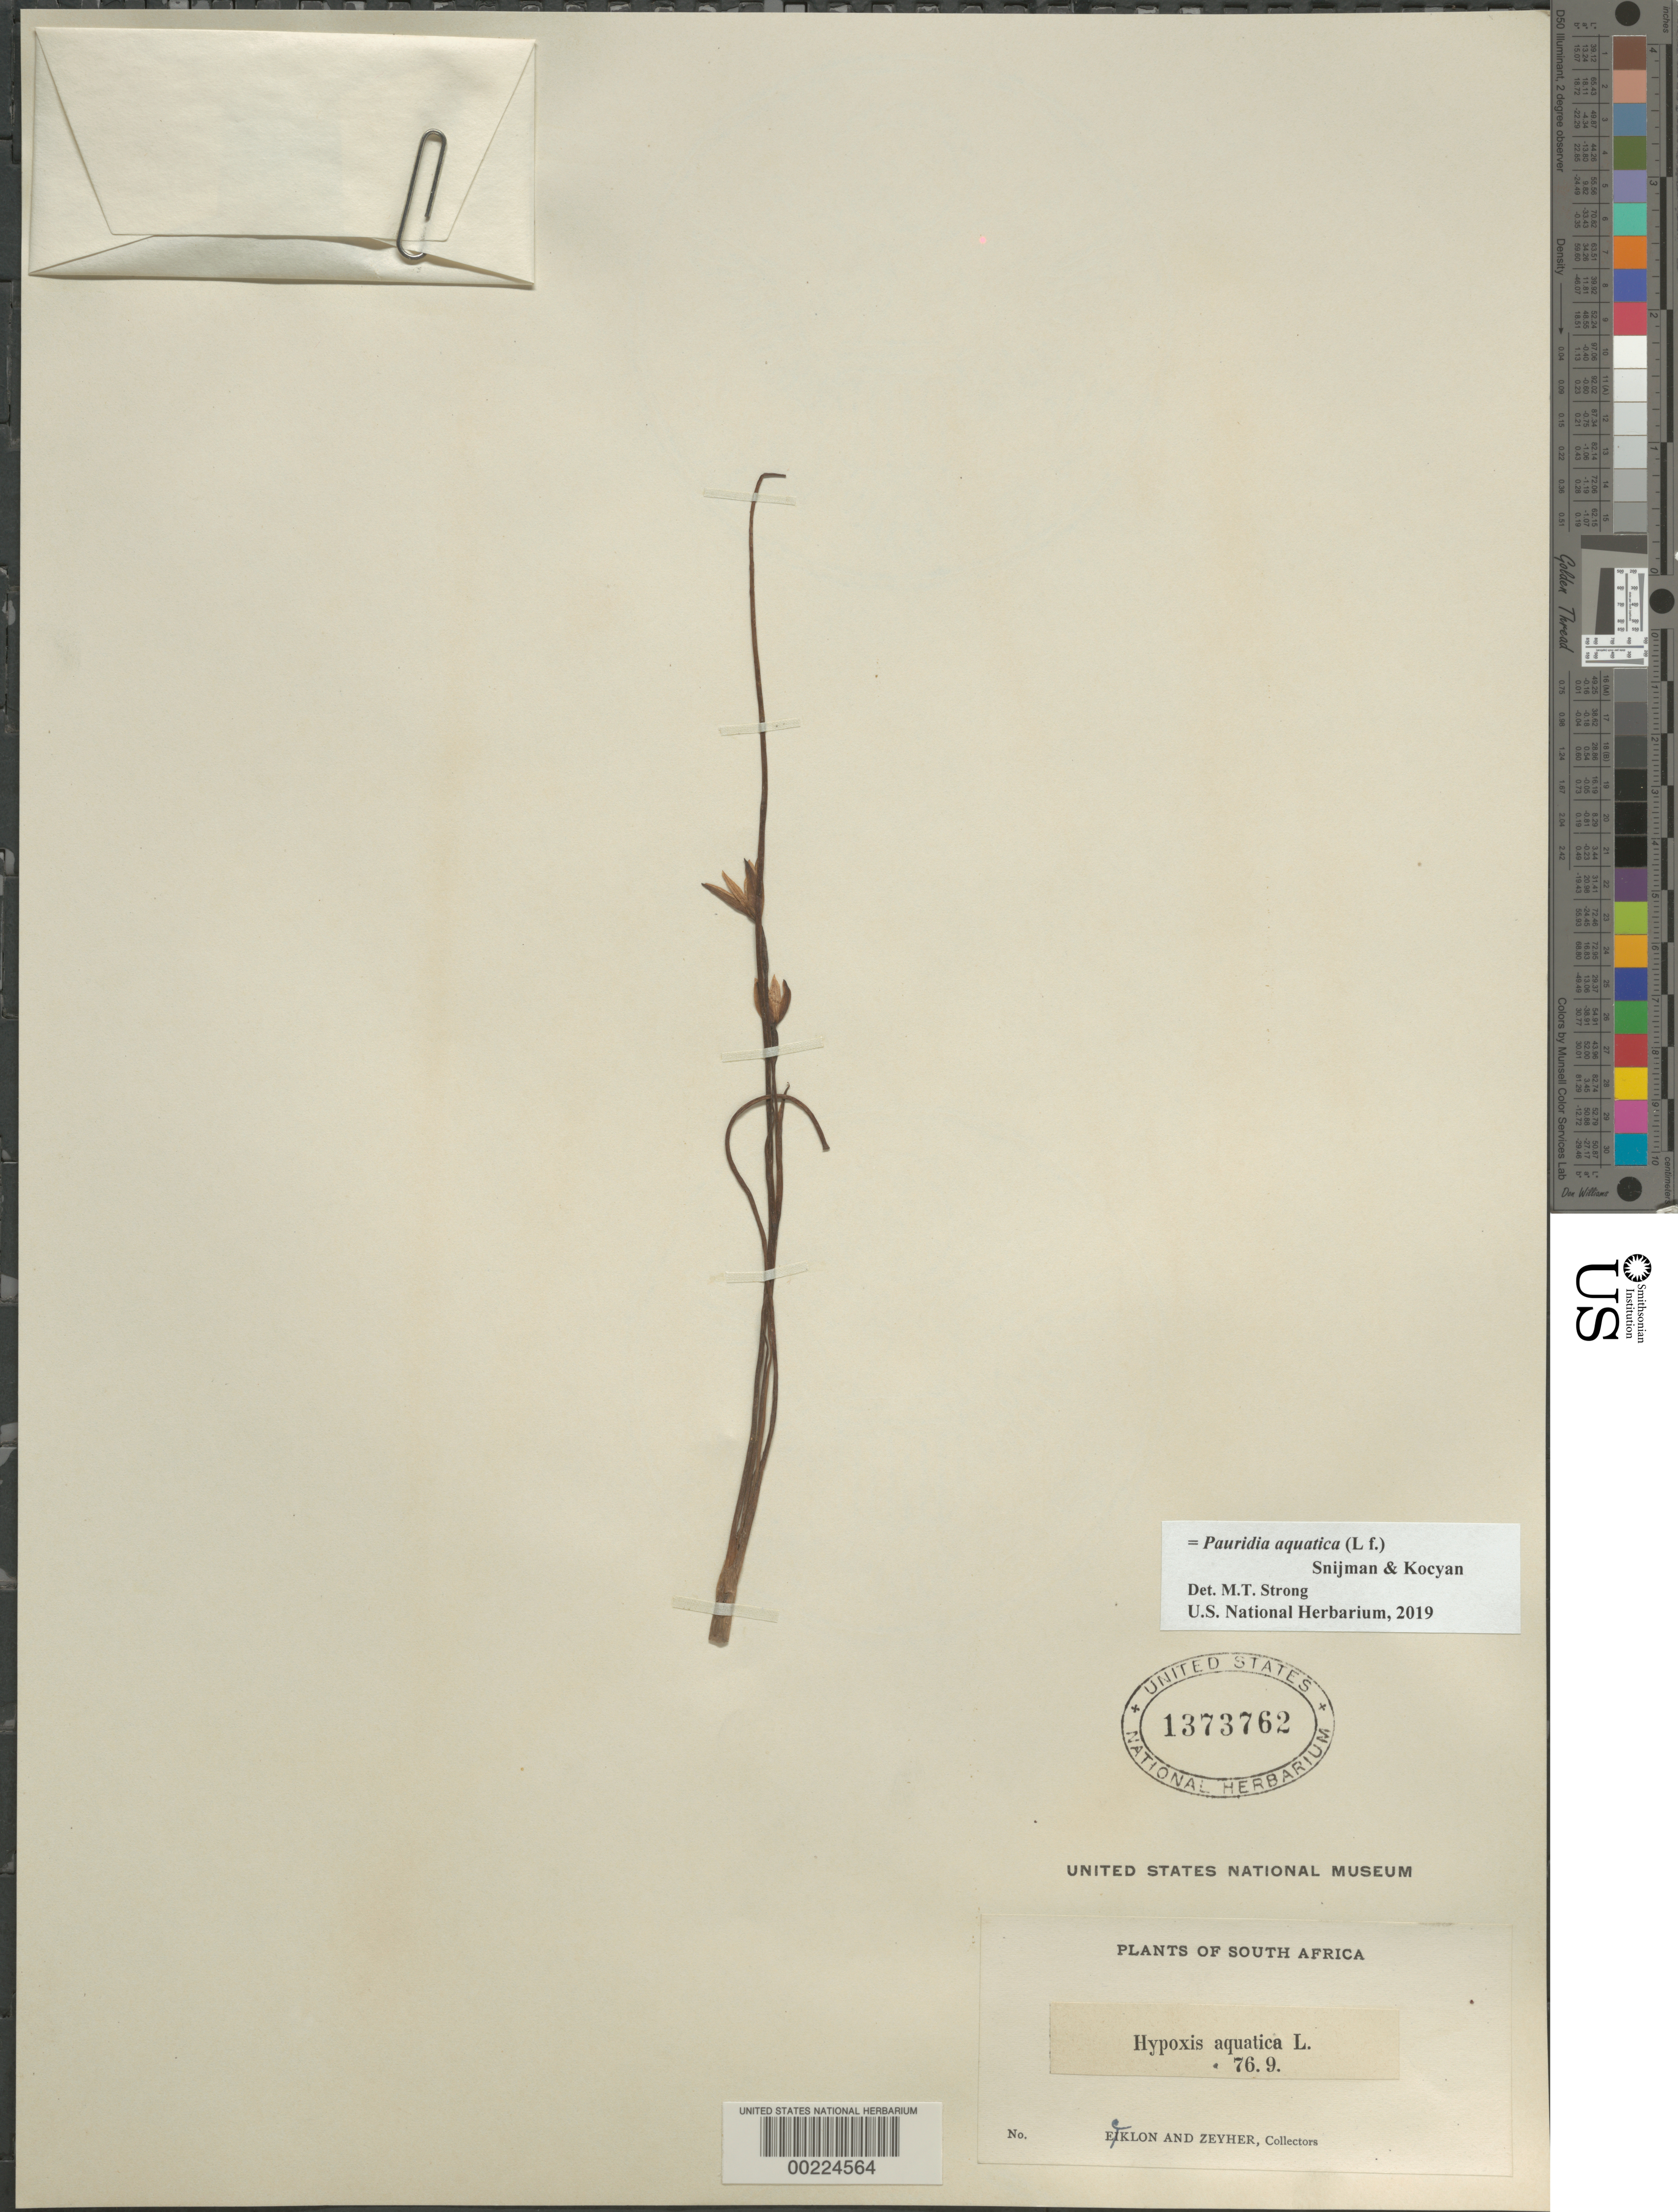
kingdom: Plantae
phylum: Tracheophyta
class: Liliopsida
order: Asparagales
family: Hypoxidaceae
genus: Pauridia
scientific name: Pauridia aquatica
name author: (L. f.) Snijman & Kocyan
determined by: Strong, Mark T., (BOT), Smithsonian Institution - National Museum of Natural History (UNITED STATES)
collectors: C. F. Ecklon & C. Zeyher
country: South Africa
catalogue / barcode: US 1373762